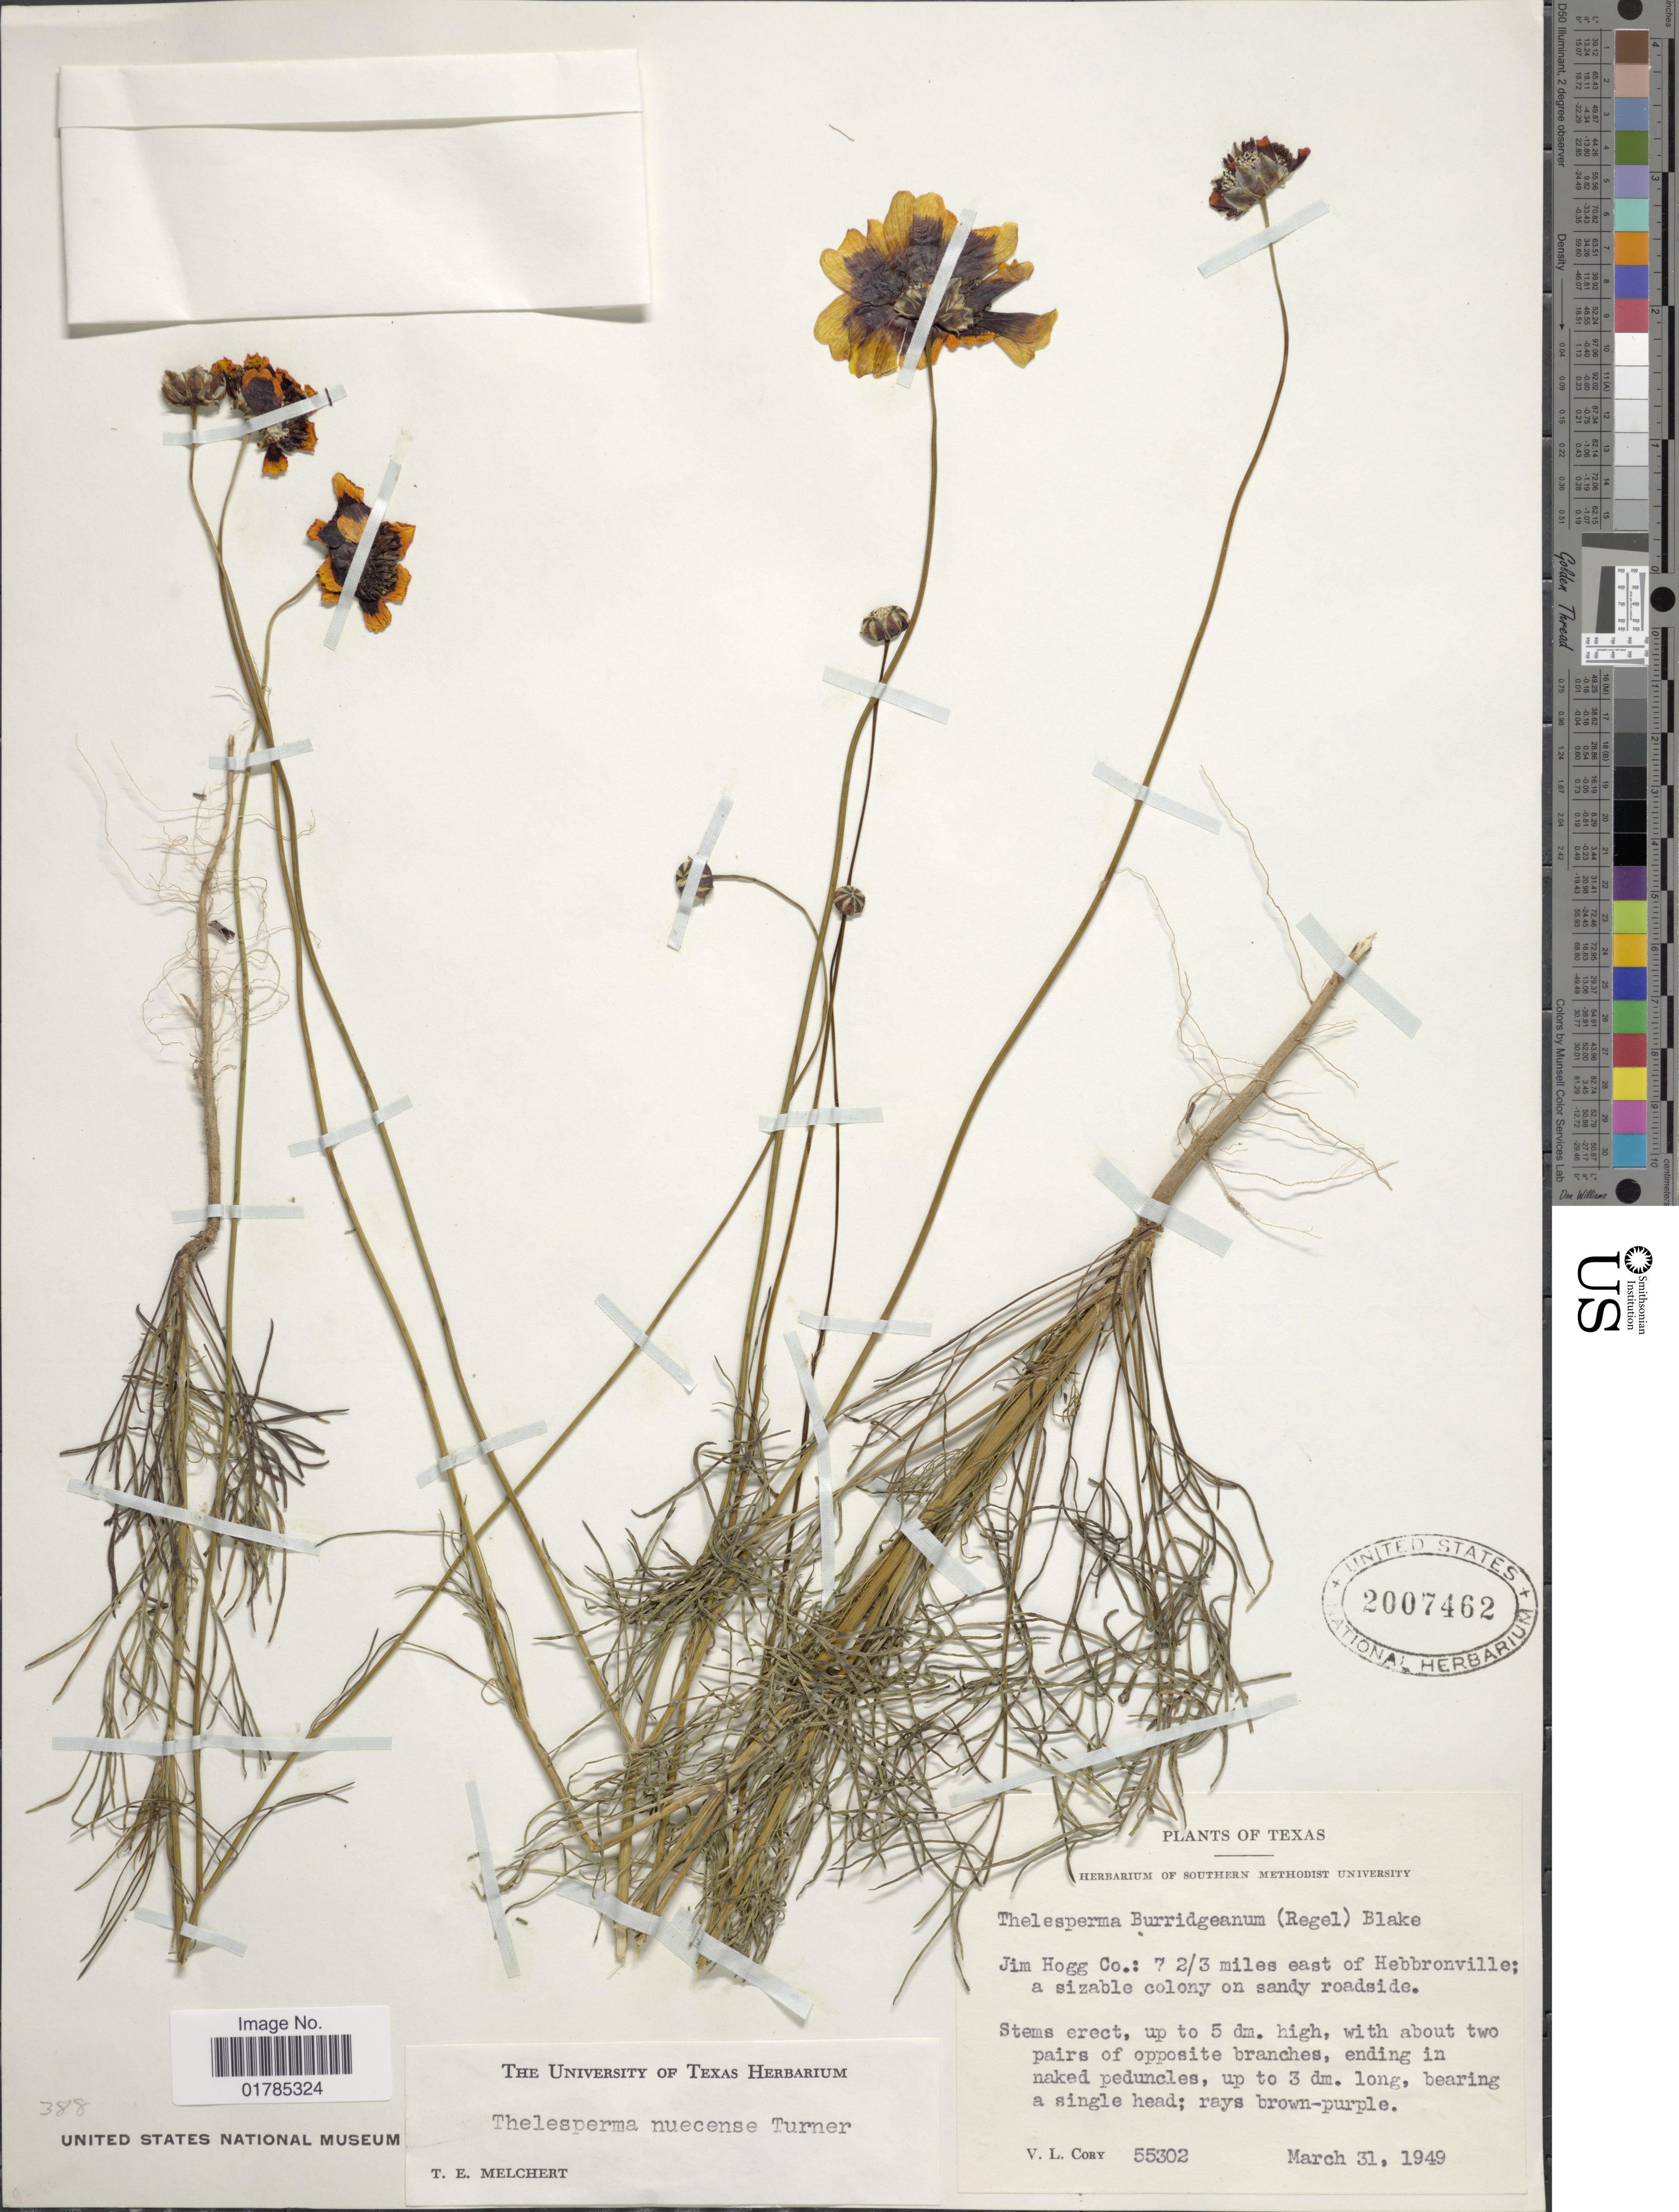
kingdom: Plantae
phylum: Tracheophyta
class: Magnoliopsida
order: Asterales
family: Asteraceae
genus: Thelesperma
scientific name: Thelesperma nuecense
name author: B.L. Turner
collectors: V. Cory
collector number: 55302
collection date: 1949-03-31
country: United States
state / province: Texas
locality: Jim Hogg Co.: 7 2/3 miles east of Hebbronville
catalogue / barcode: US 2007462